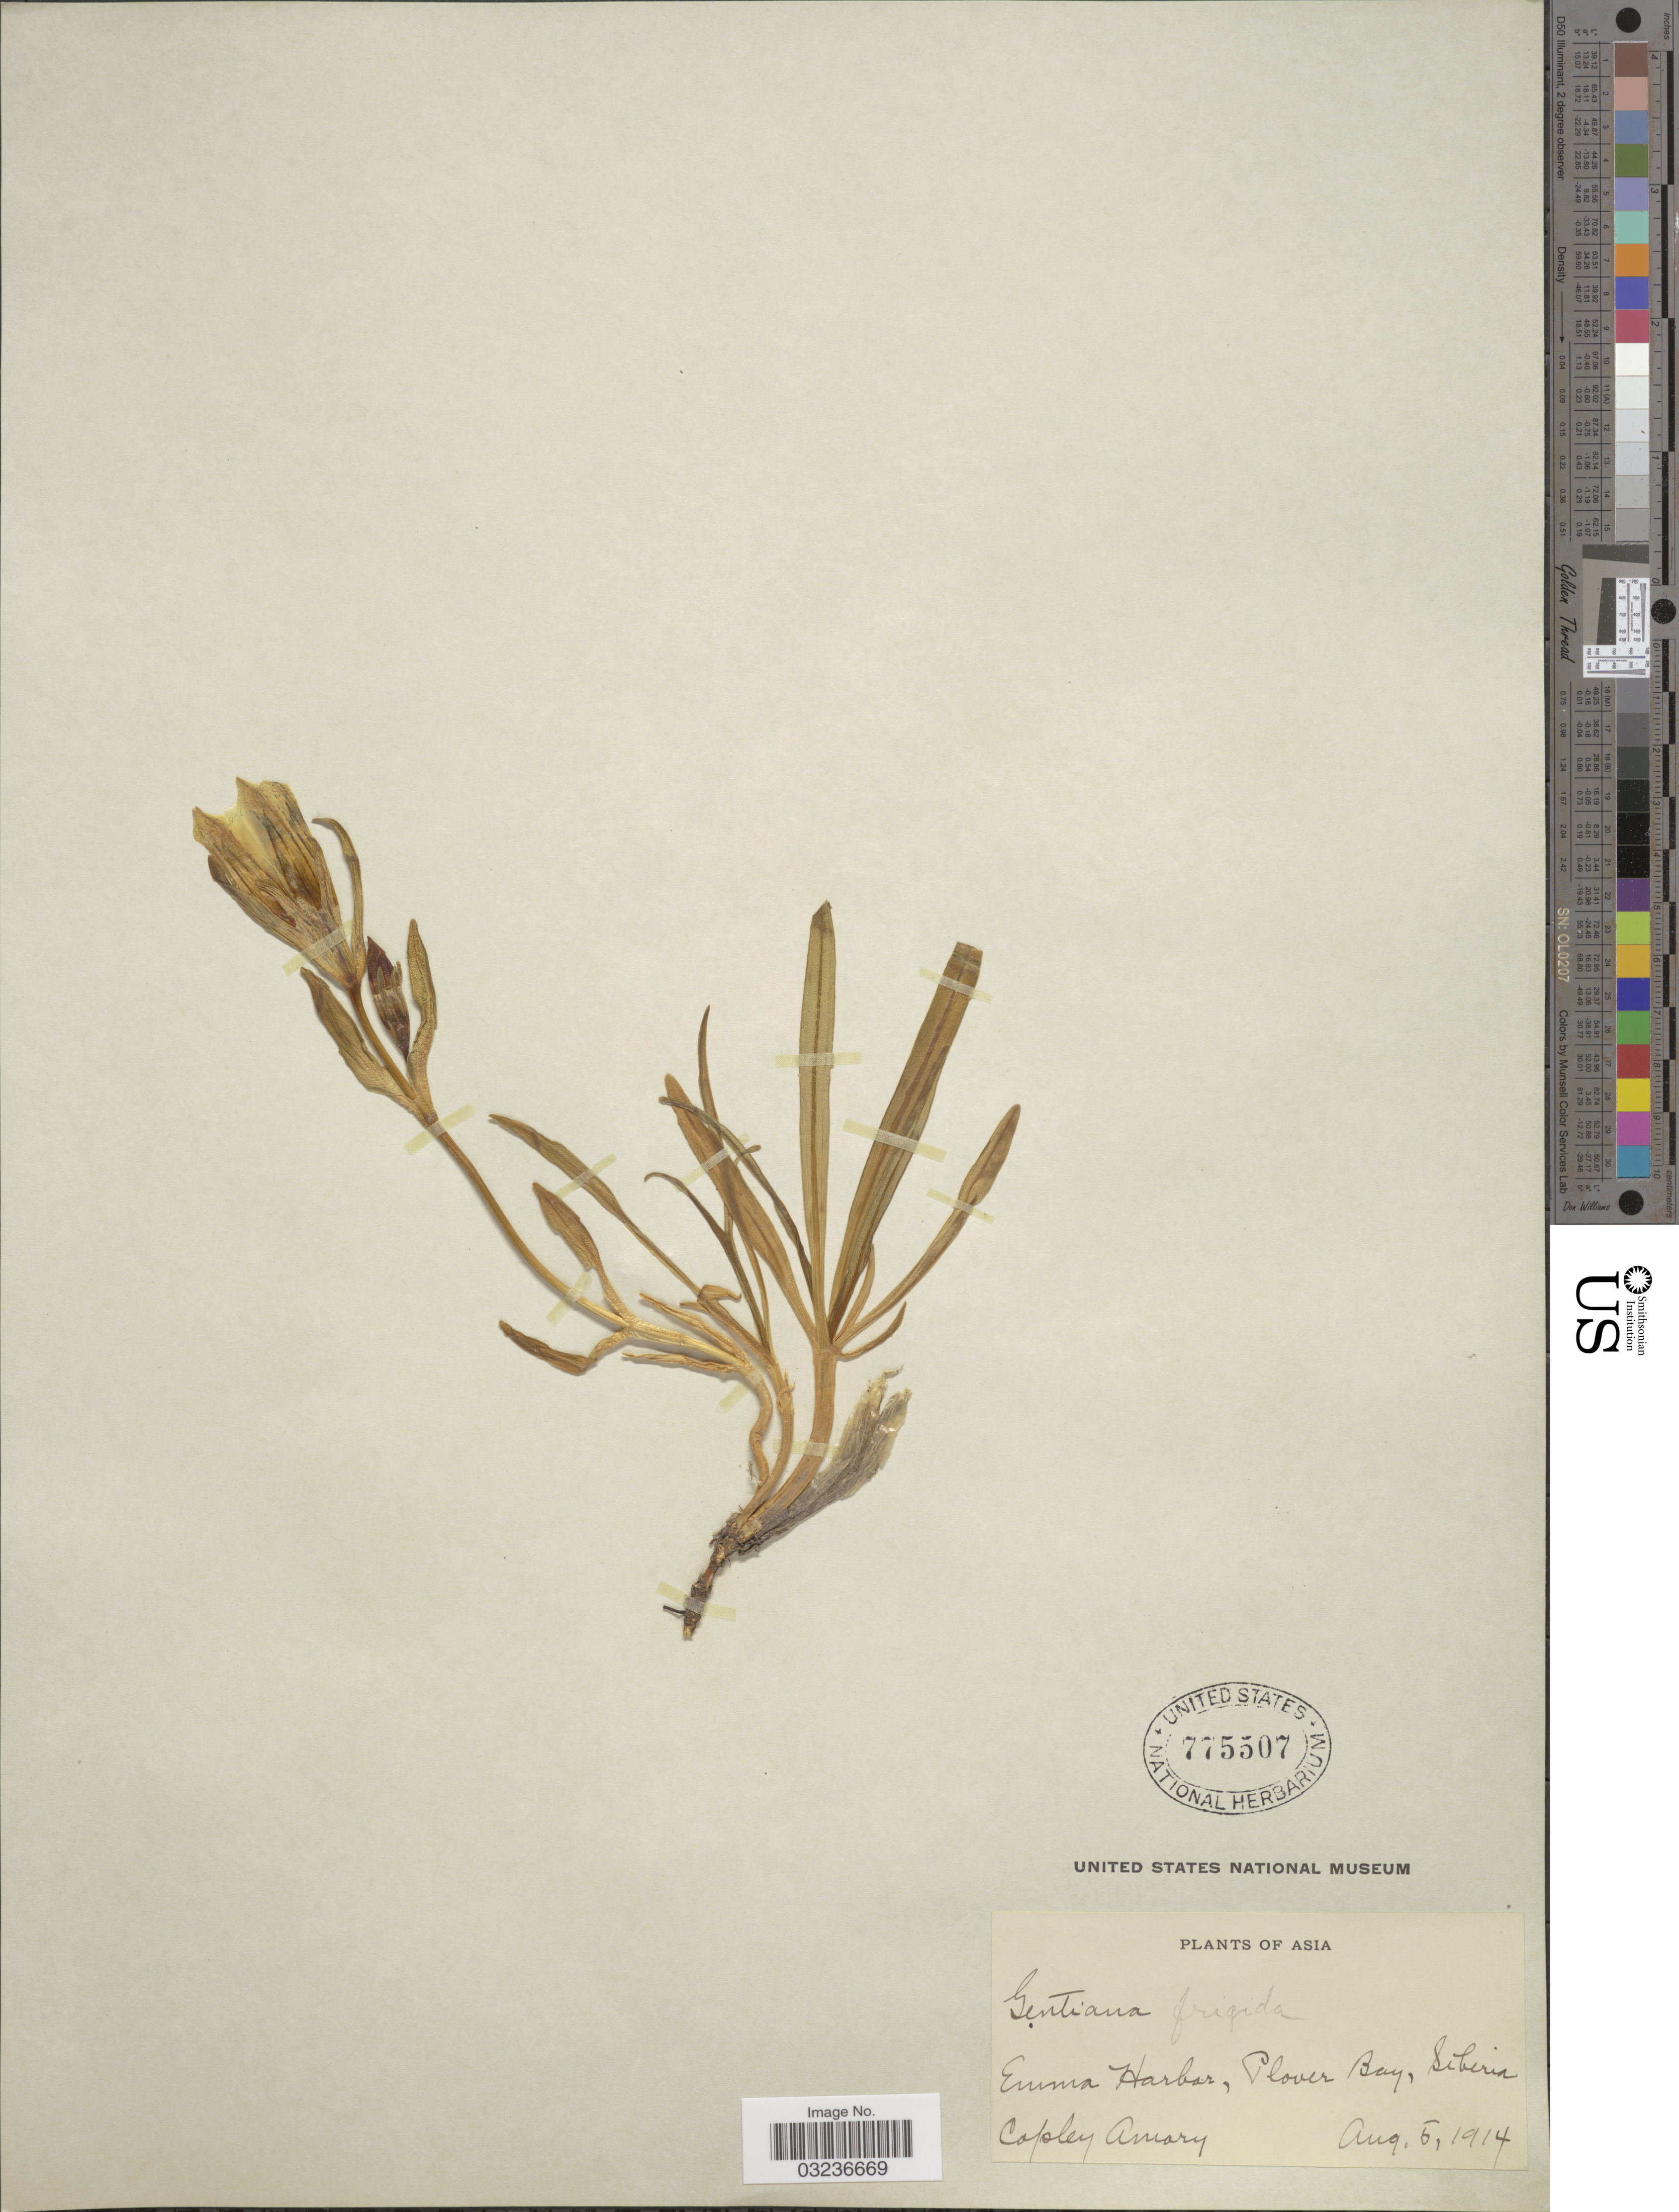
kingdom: Plantae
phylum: Tracheophyta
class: Magnoliopsida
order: Gentianales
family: Gentianaceae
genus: Gentiana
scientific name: Gentiana frigida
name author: Haenke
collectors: C. Amary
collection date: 1914-08-05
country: Russian Federation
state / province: Chukotka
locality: Asia. Emma Harbor, Plover Bay, Siberia.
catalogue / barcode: US 775507